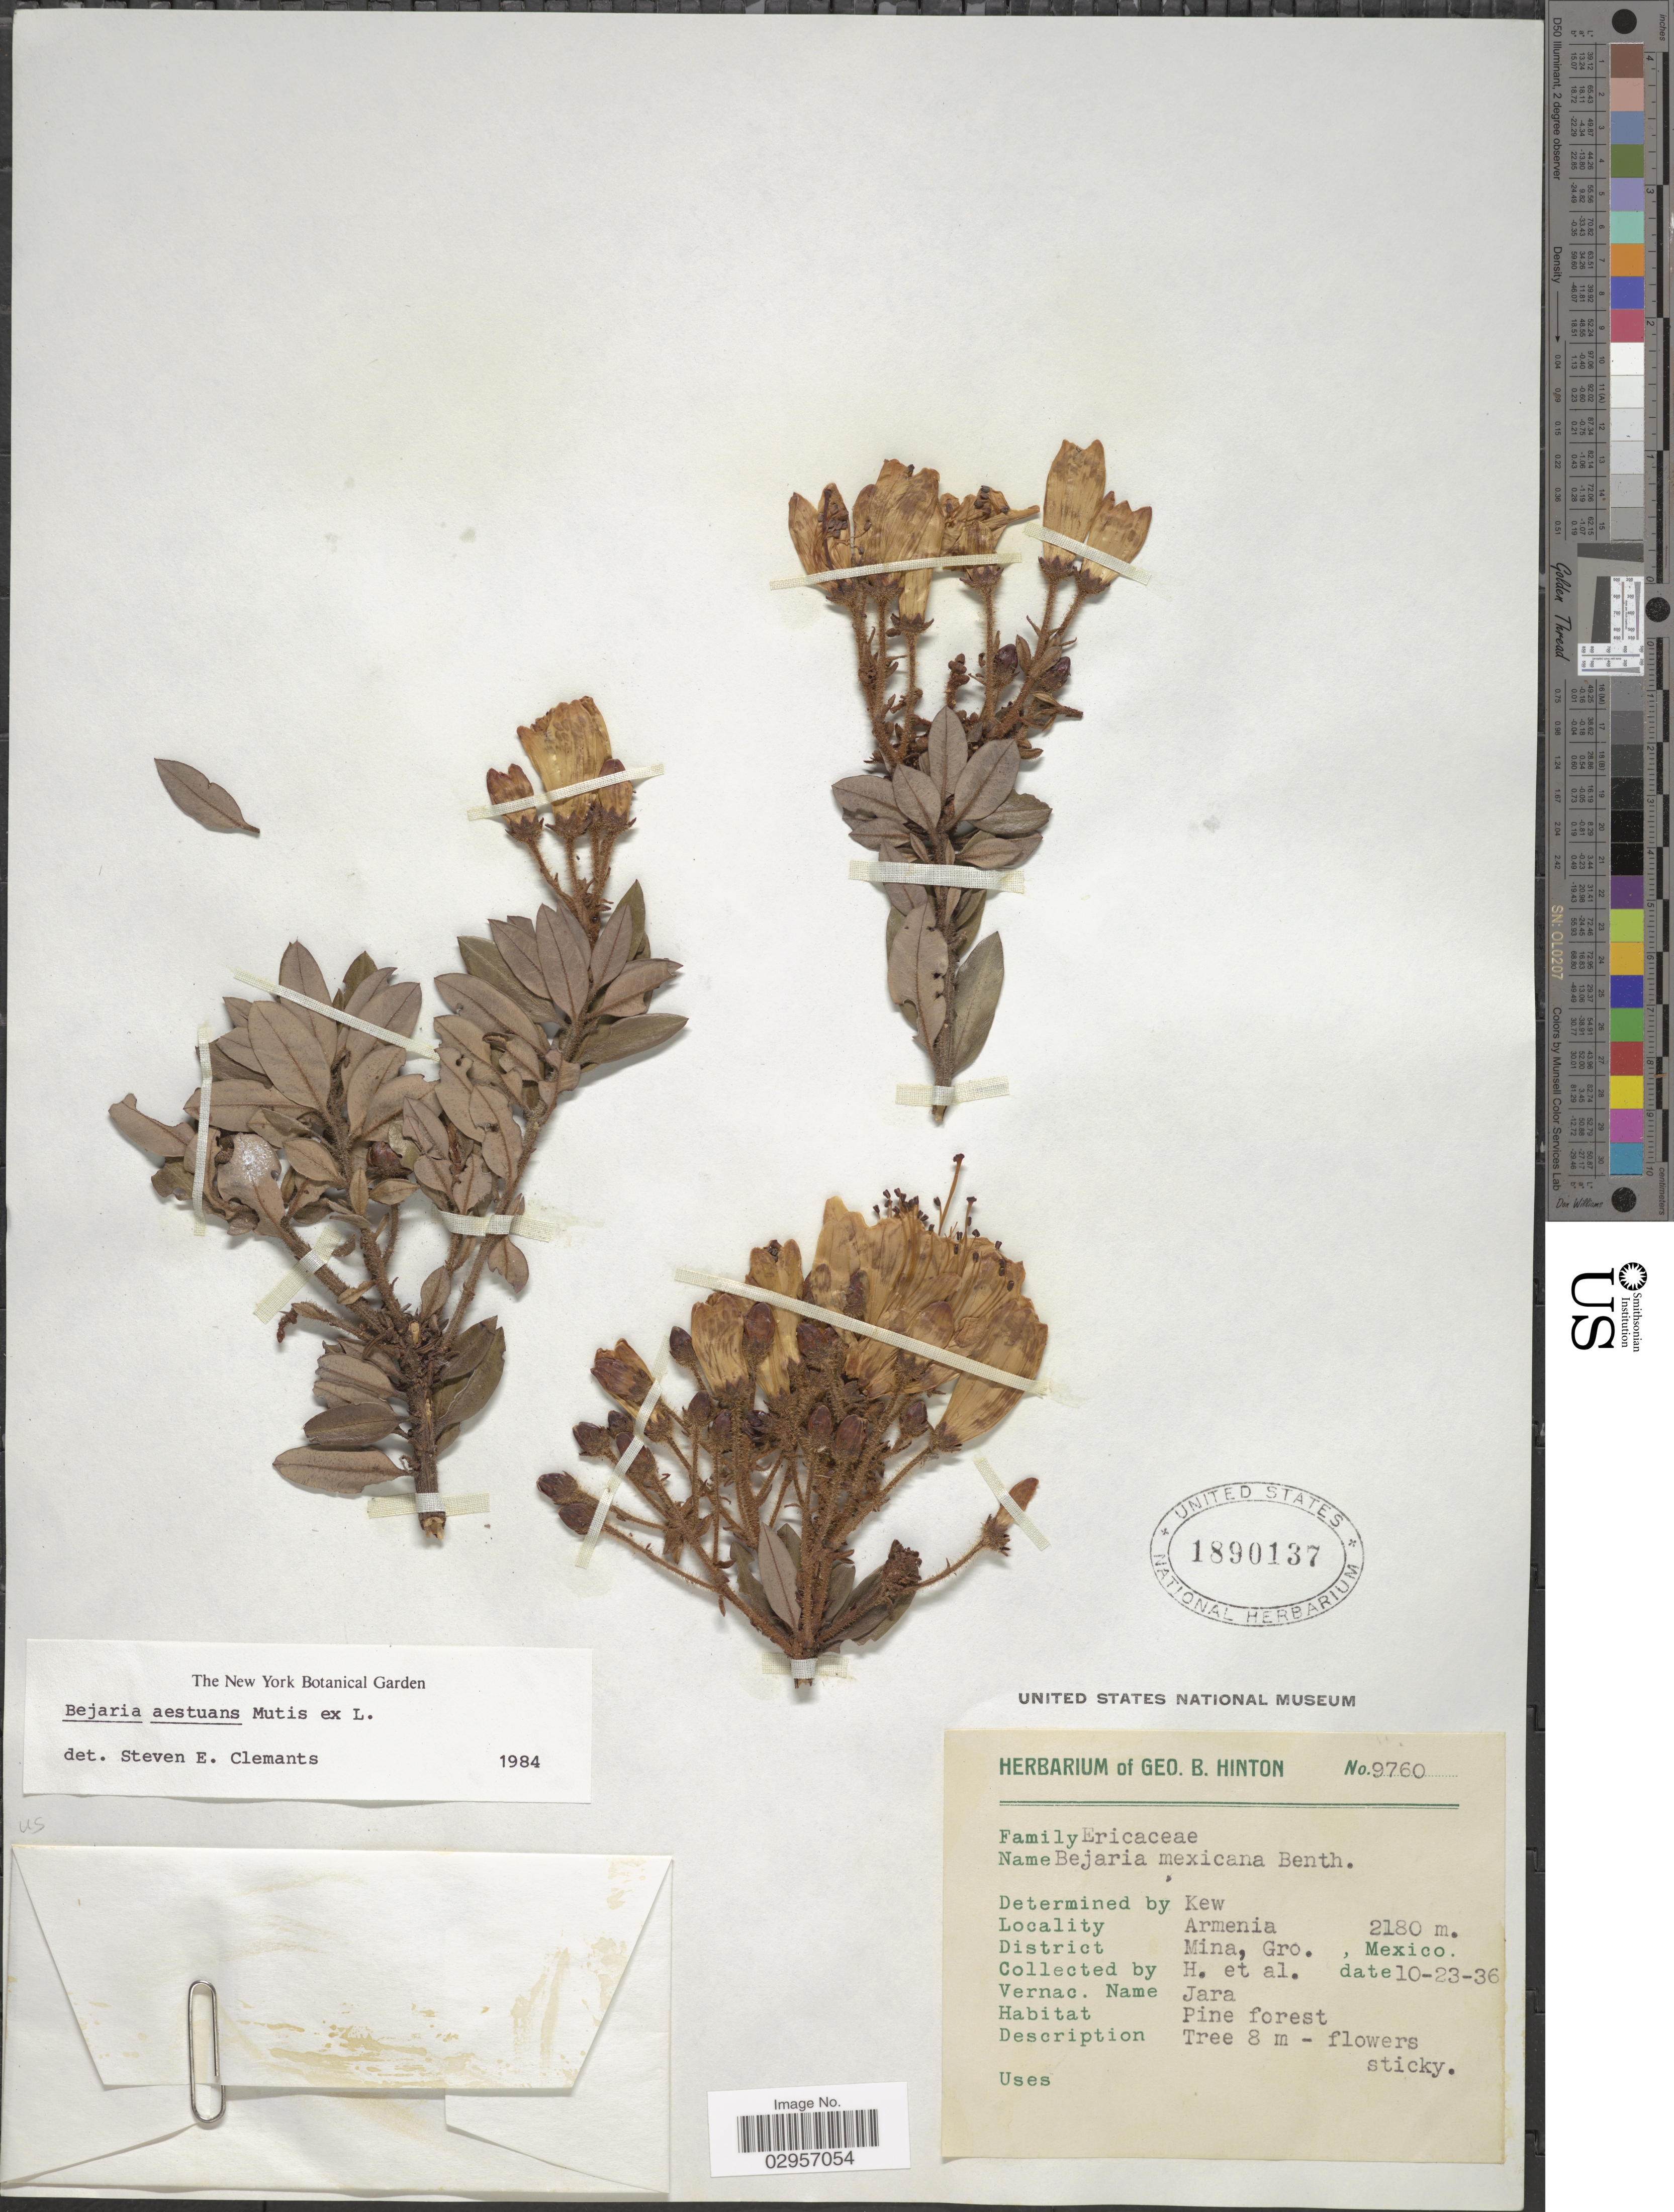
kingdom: Plantae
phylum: Tracheophyta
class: Magnoliopsida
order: Ericales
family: Ericaceae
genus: Befaria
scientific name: Befaria aestuans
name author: Mutis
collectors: G. B. Hinton & et al.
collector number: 9760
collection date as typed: Transcribed d/m/y: 23/10/36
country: Mexico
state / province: Guerrero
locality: Armenia, District Mina, Gro.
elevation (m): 2180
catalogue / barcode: US 1890137